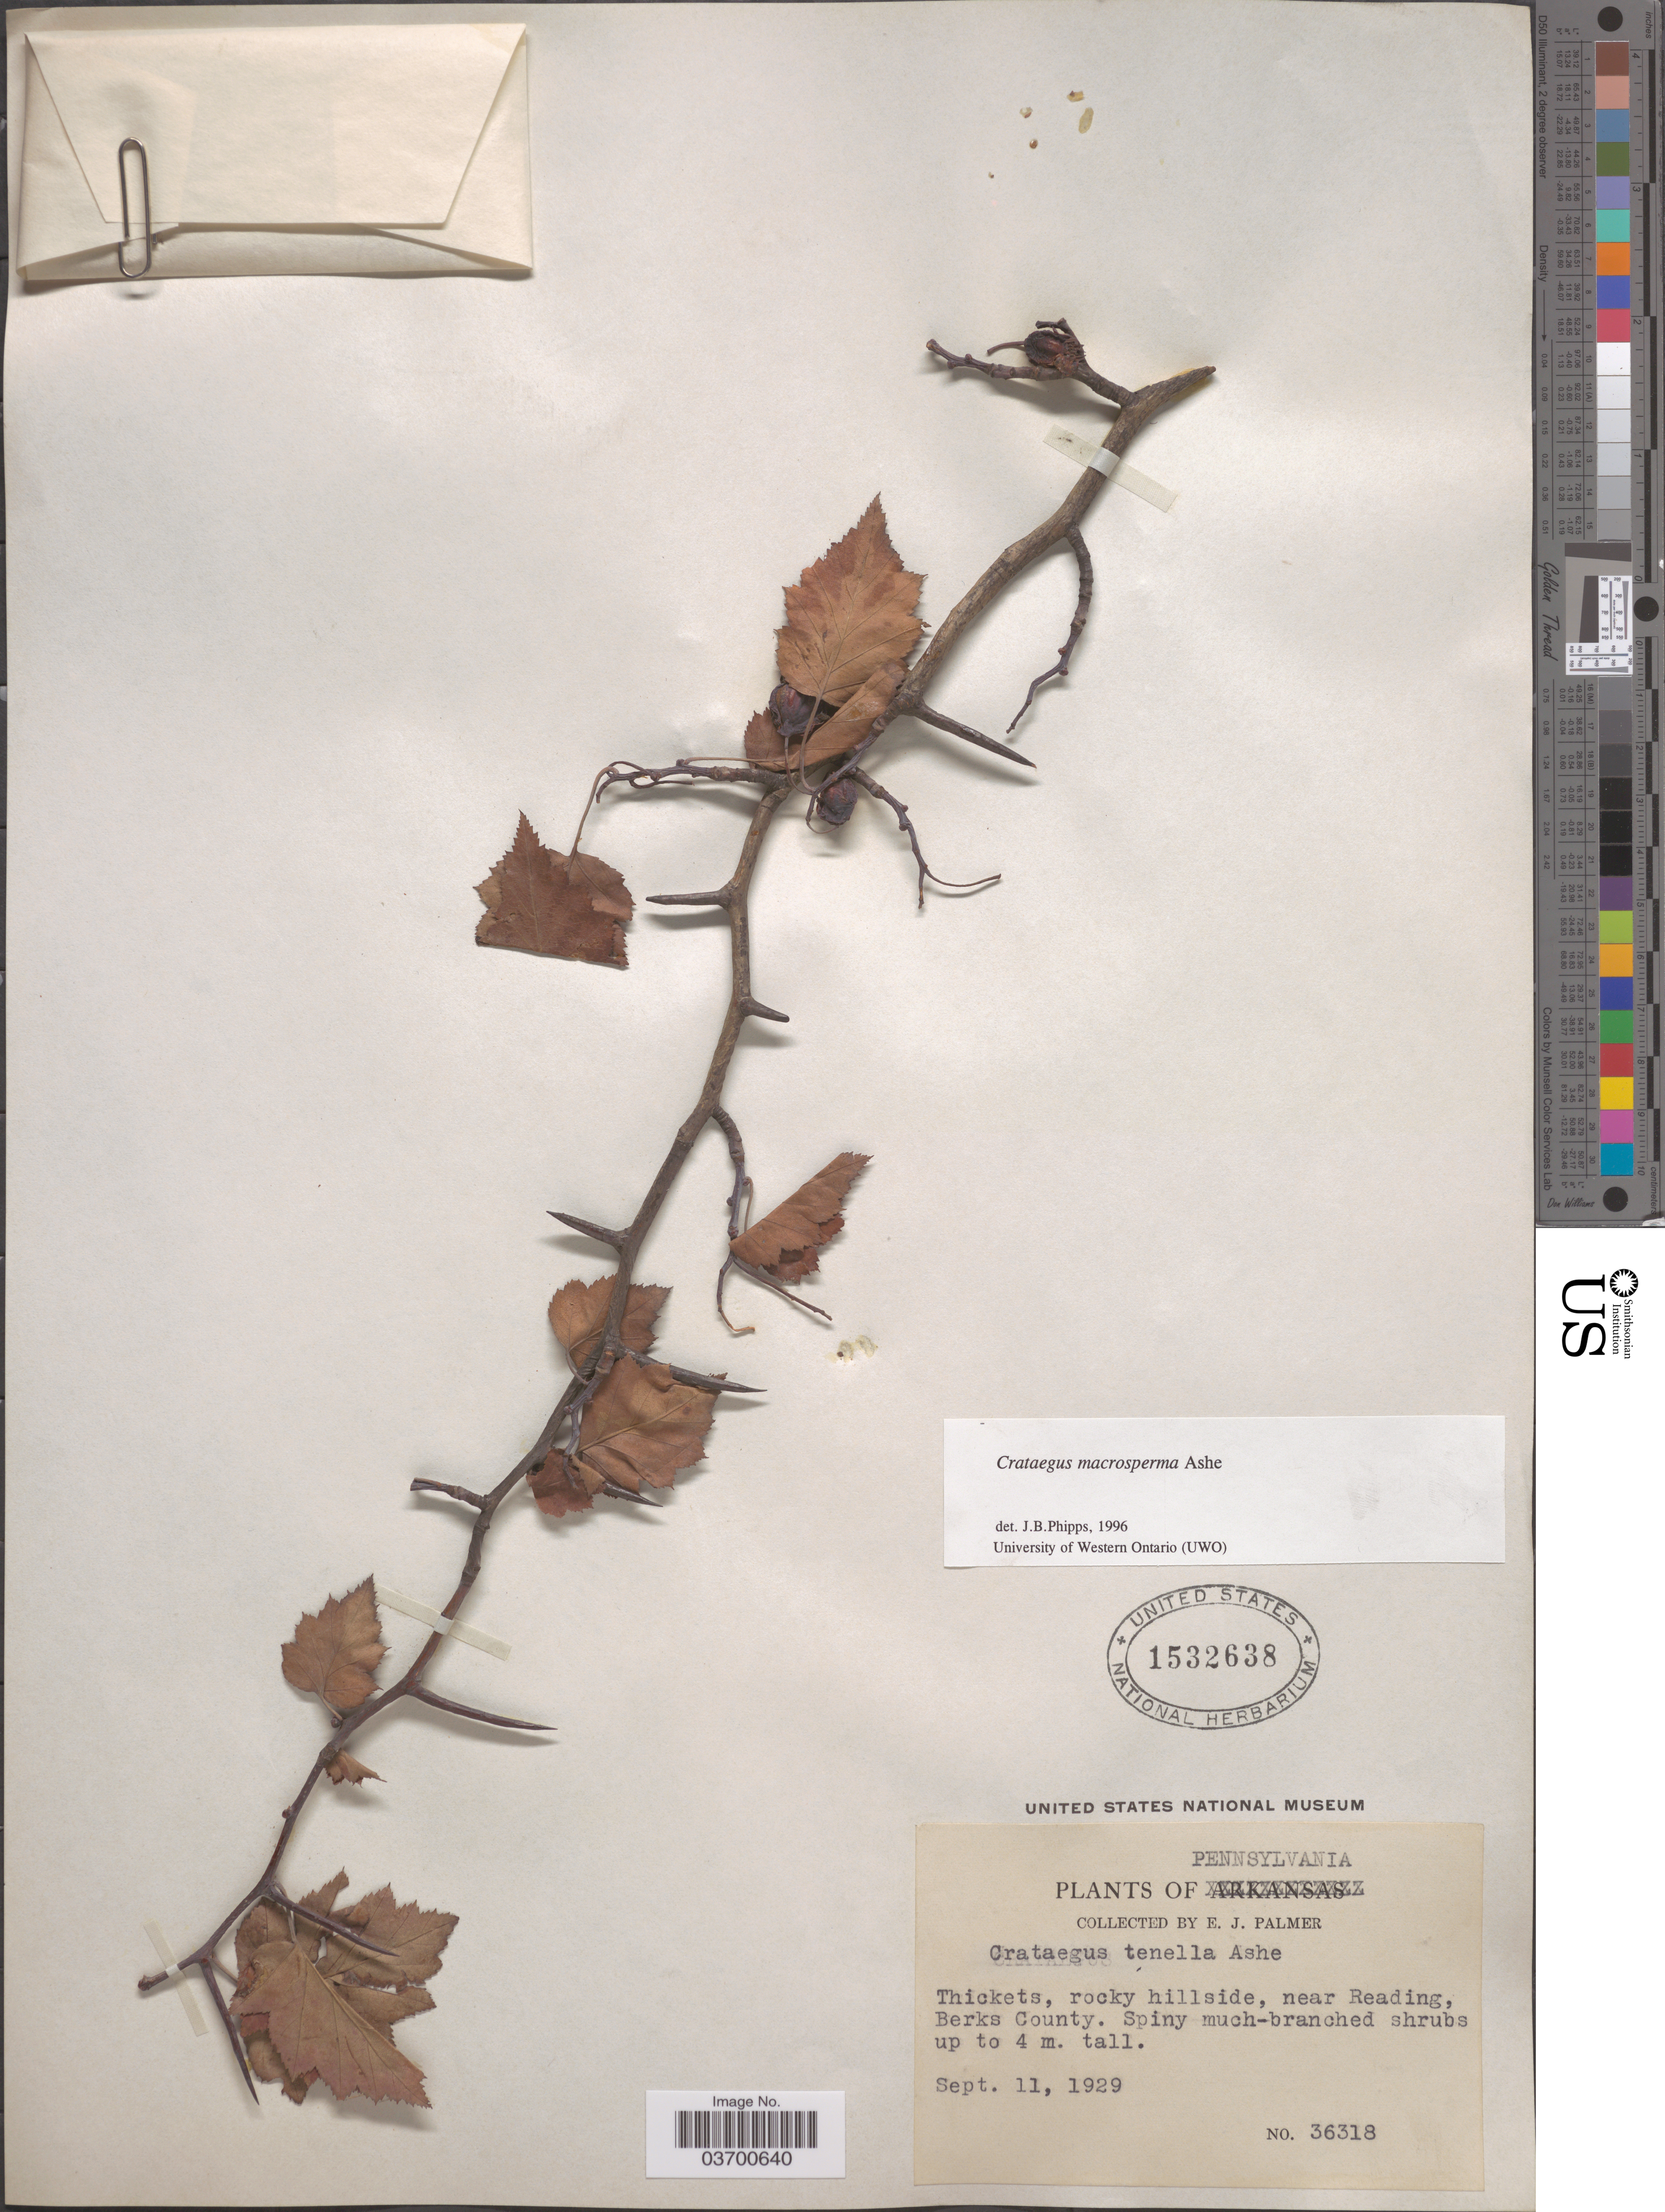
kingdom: Plantae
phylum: Tracheophyta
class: Magnoliopsida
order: Rosales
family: Rosaceae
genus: Crataegus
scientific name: Crataegus macrosperma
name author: Ashe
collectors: E. J. Palmer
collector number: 36318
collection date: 1929-09-11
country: United States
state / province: Pennsylvania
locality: Near Reading, Berks County.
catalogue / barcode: US 1532638